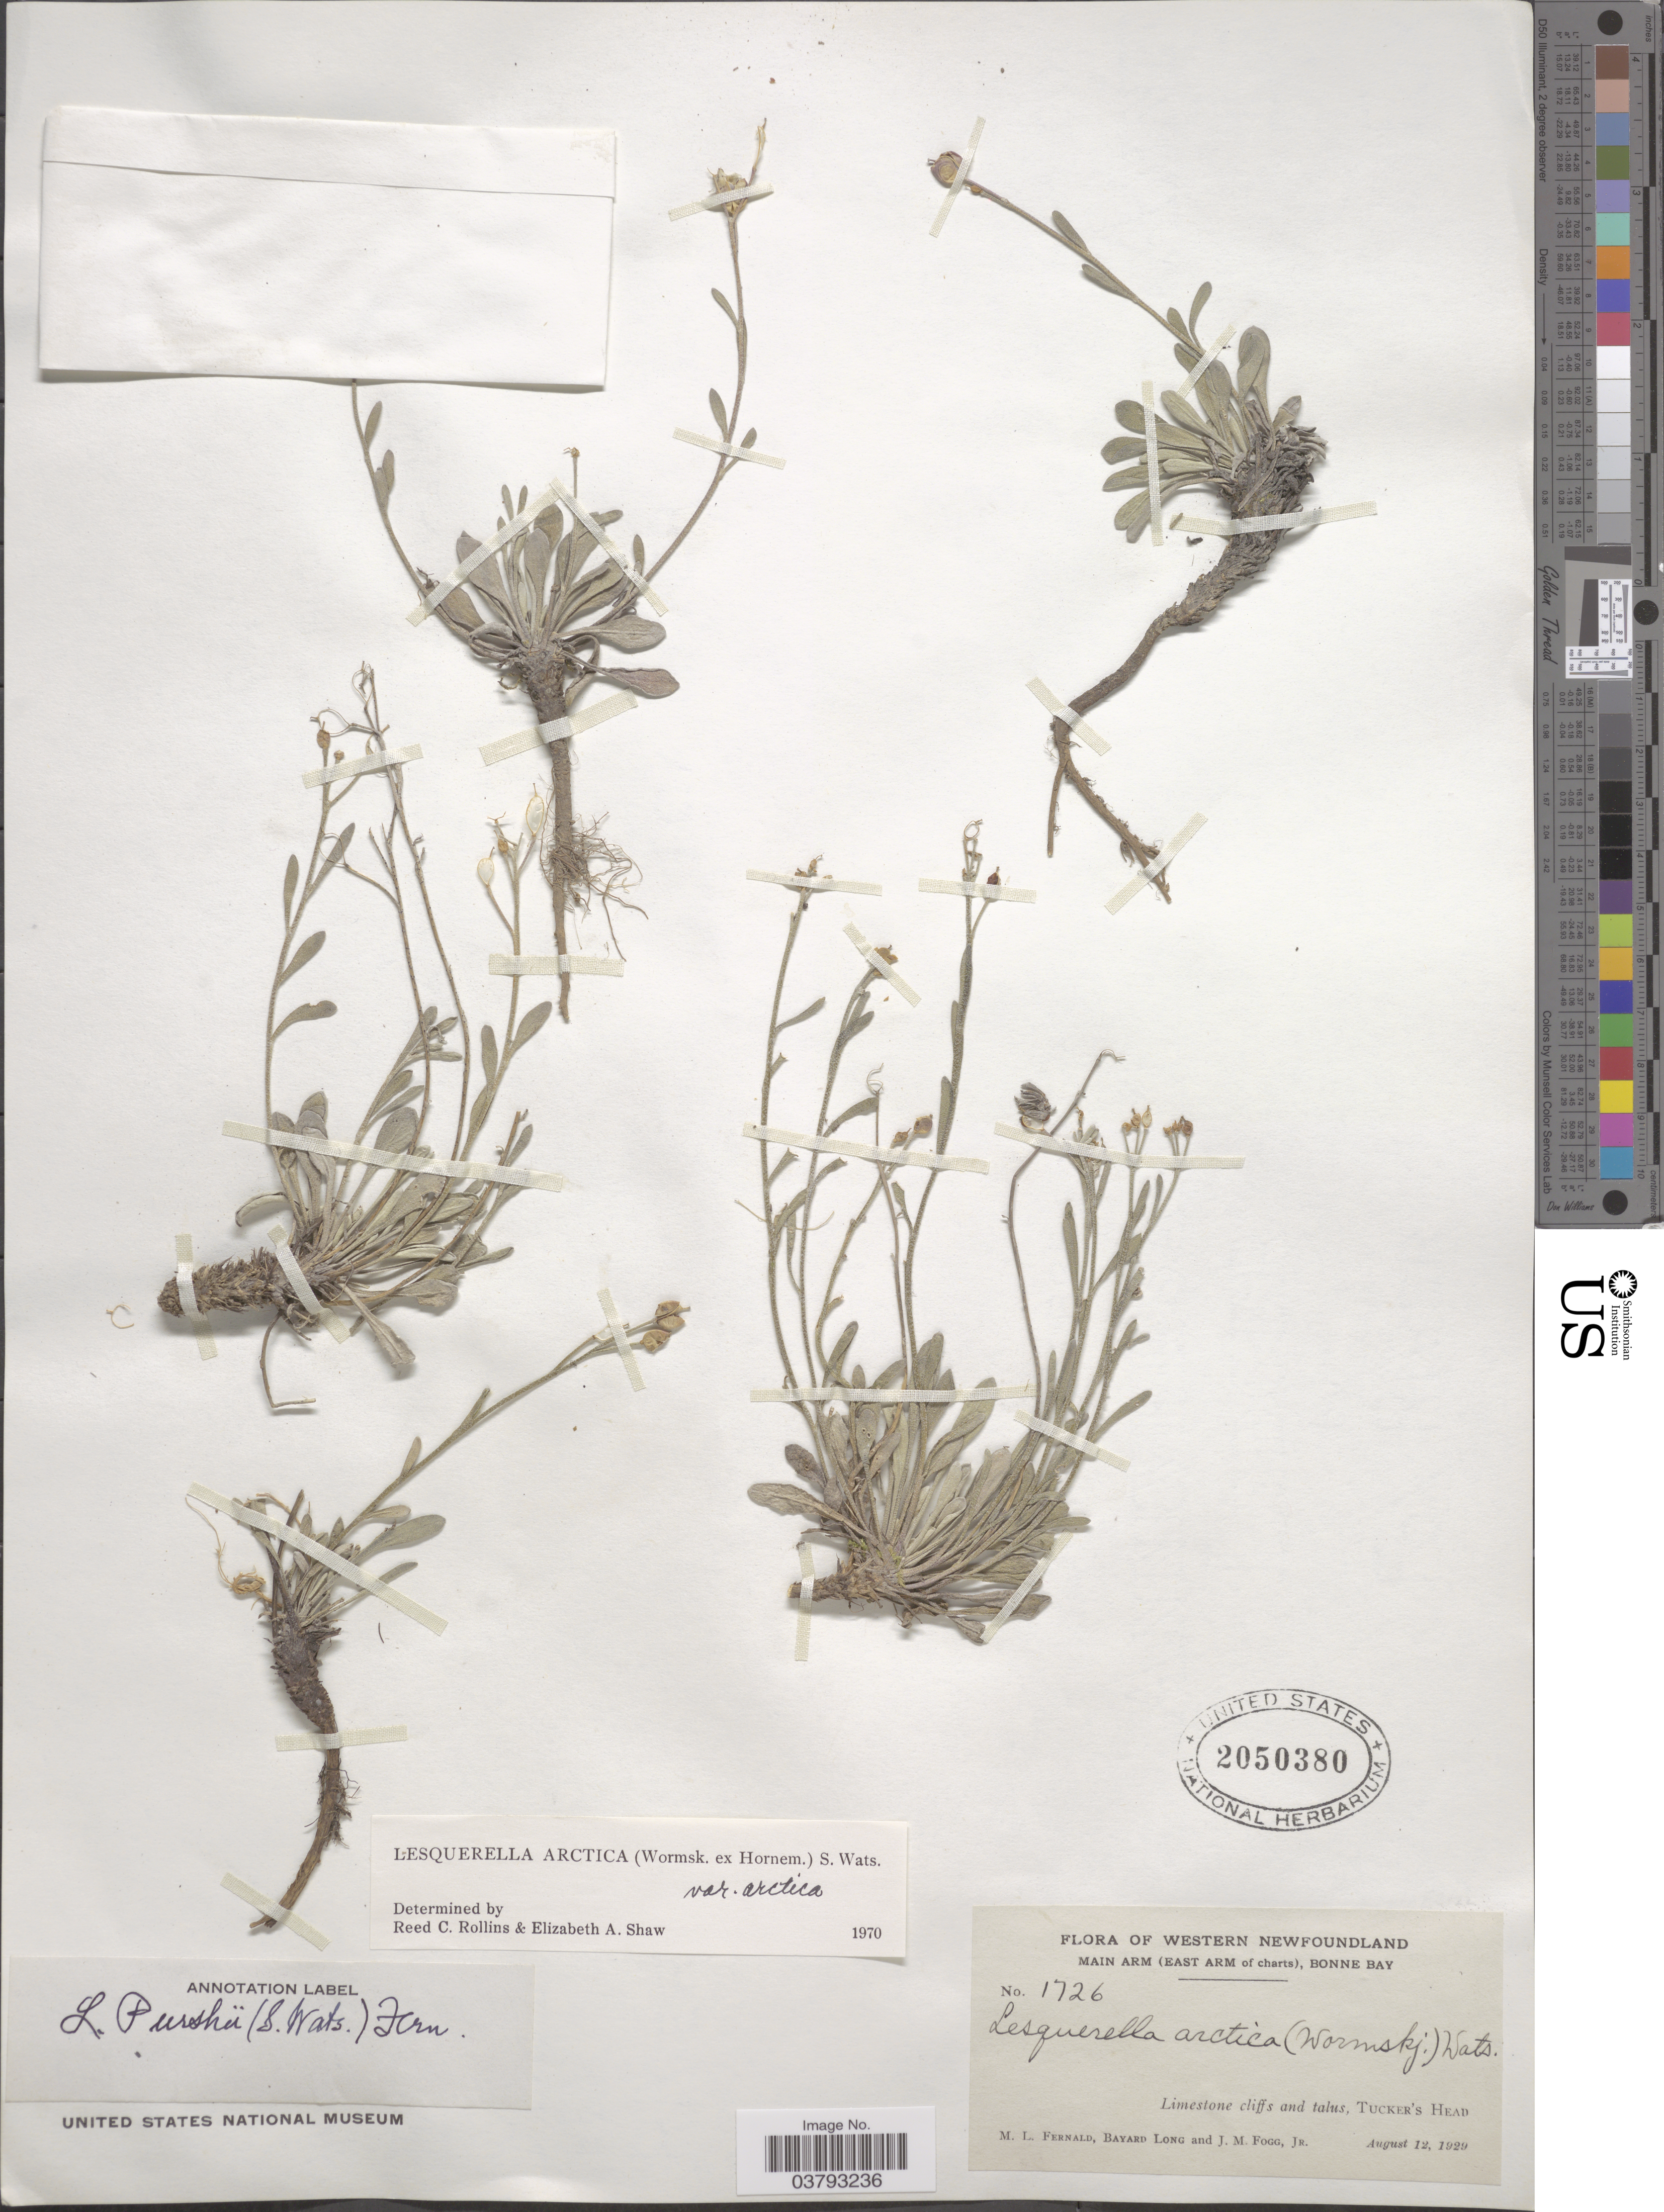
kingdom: Plantae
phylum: Tracheophyta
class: Magnoliopsida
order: Brassicales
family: Brassicaceae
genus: Lesquerella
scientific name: Lesquerella arctica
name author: (Wormsk. ex Hornem.) S. Watson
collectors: M. L. Fernald, B. Long & J. Fogg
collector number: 1726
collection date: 1929-08-12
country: Canada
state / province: Newfoundland and Labrador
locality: Western Newfoundland. Main Arm (East Arm of charts), Bonne Bay. Tucker's Head.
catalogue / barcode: US 2050380